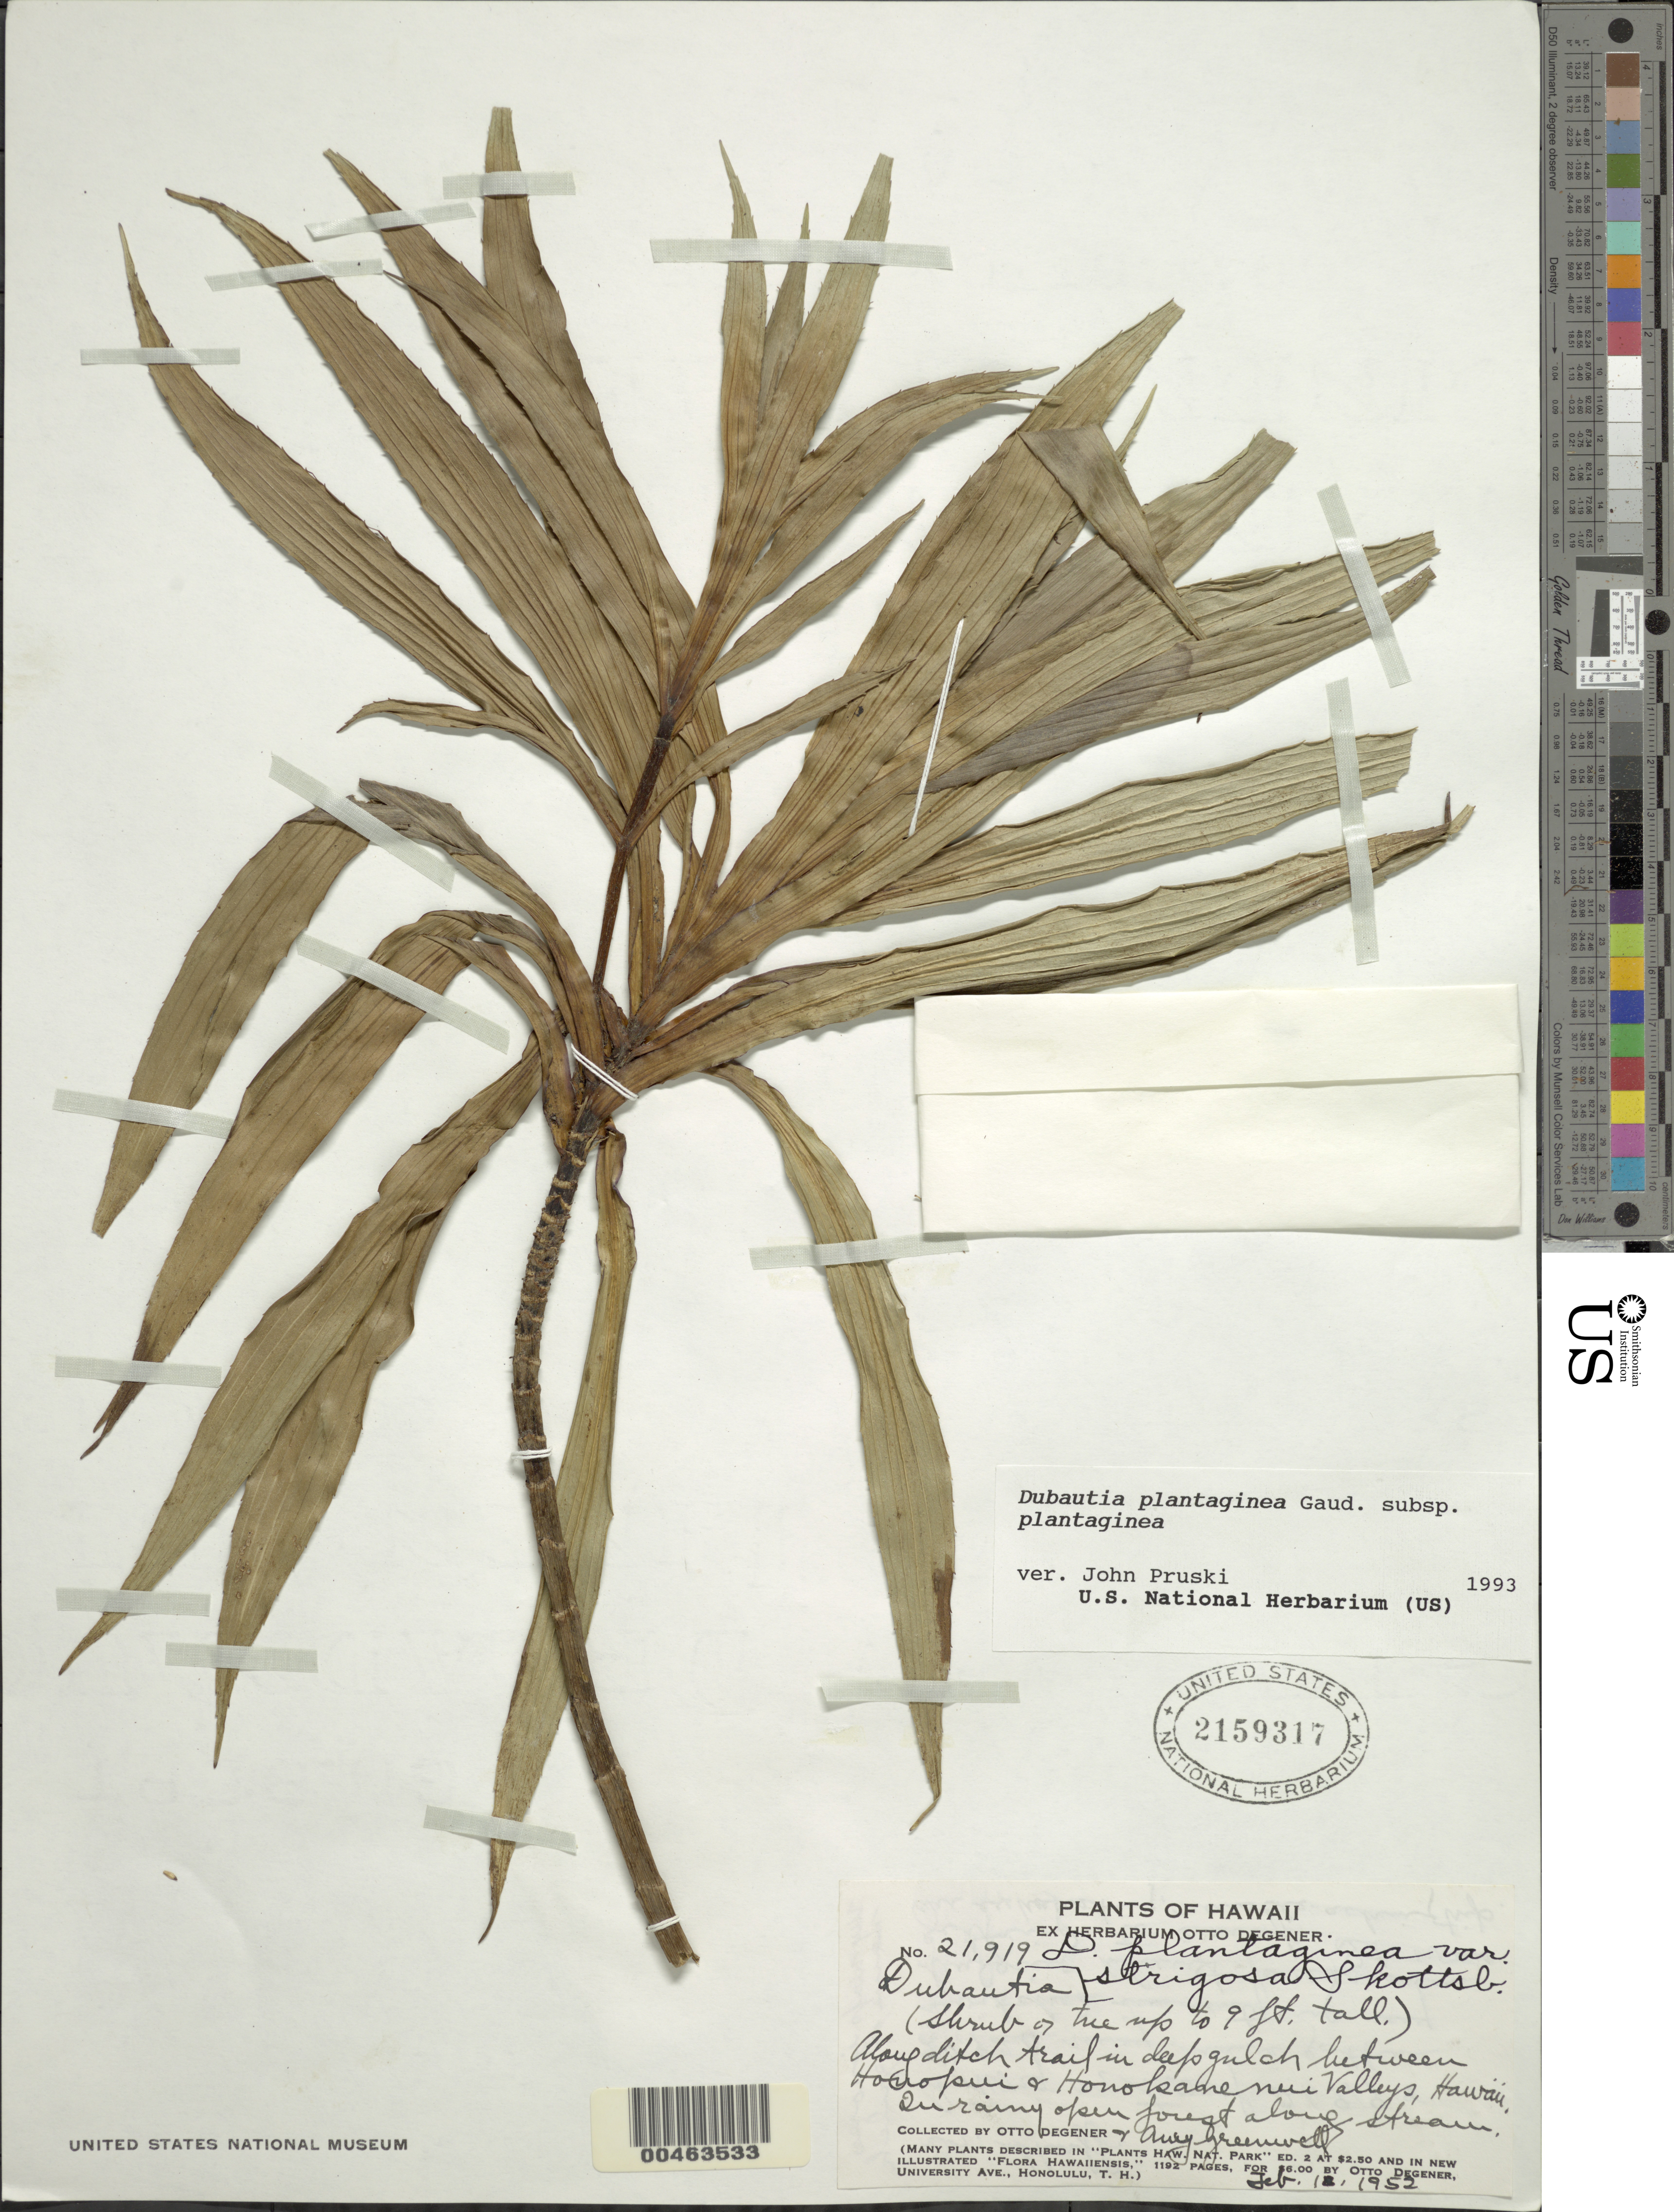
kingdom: Plantae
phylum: Tracheophyta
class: Magnoliopsida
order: Asterales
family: Asteraceae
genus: Dubautia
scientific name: Dubautia plantaginea subsp. plantaginea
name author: Gaudich.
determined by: Pruski, J. F.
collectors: O. Degener & A. B. Greenwell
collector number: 21919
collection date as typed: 12 Feb 1952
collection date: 1952-02-12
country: United States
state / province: Hawaii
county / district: Hawaii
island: Hawaii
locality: Along ditch trail in deep gulch between Honopui & Honokanenui Valleys, forest along stream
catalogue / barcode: US 2159317